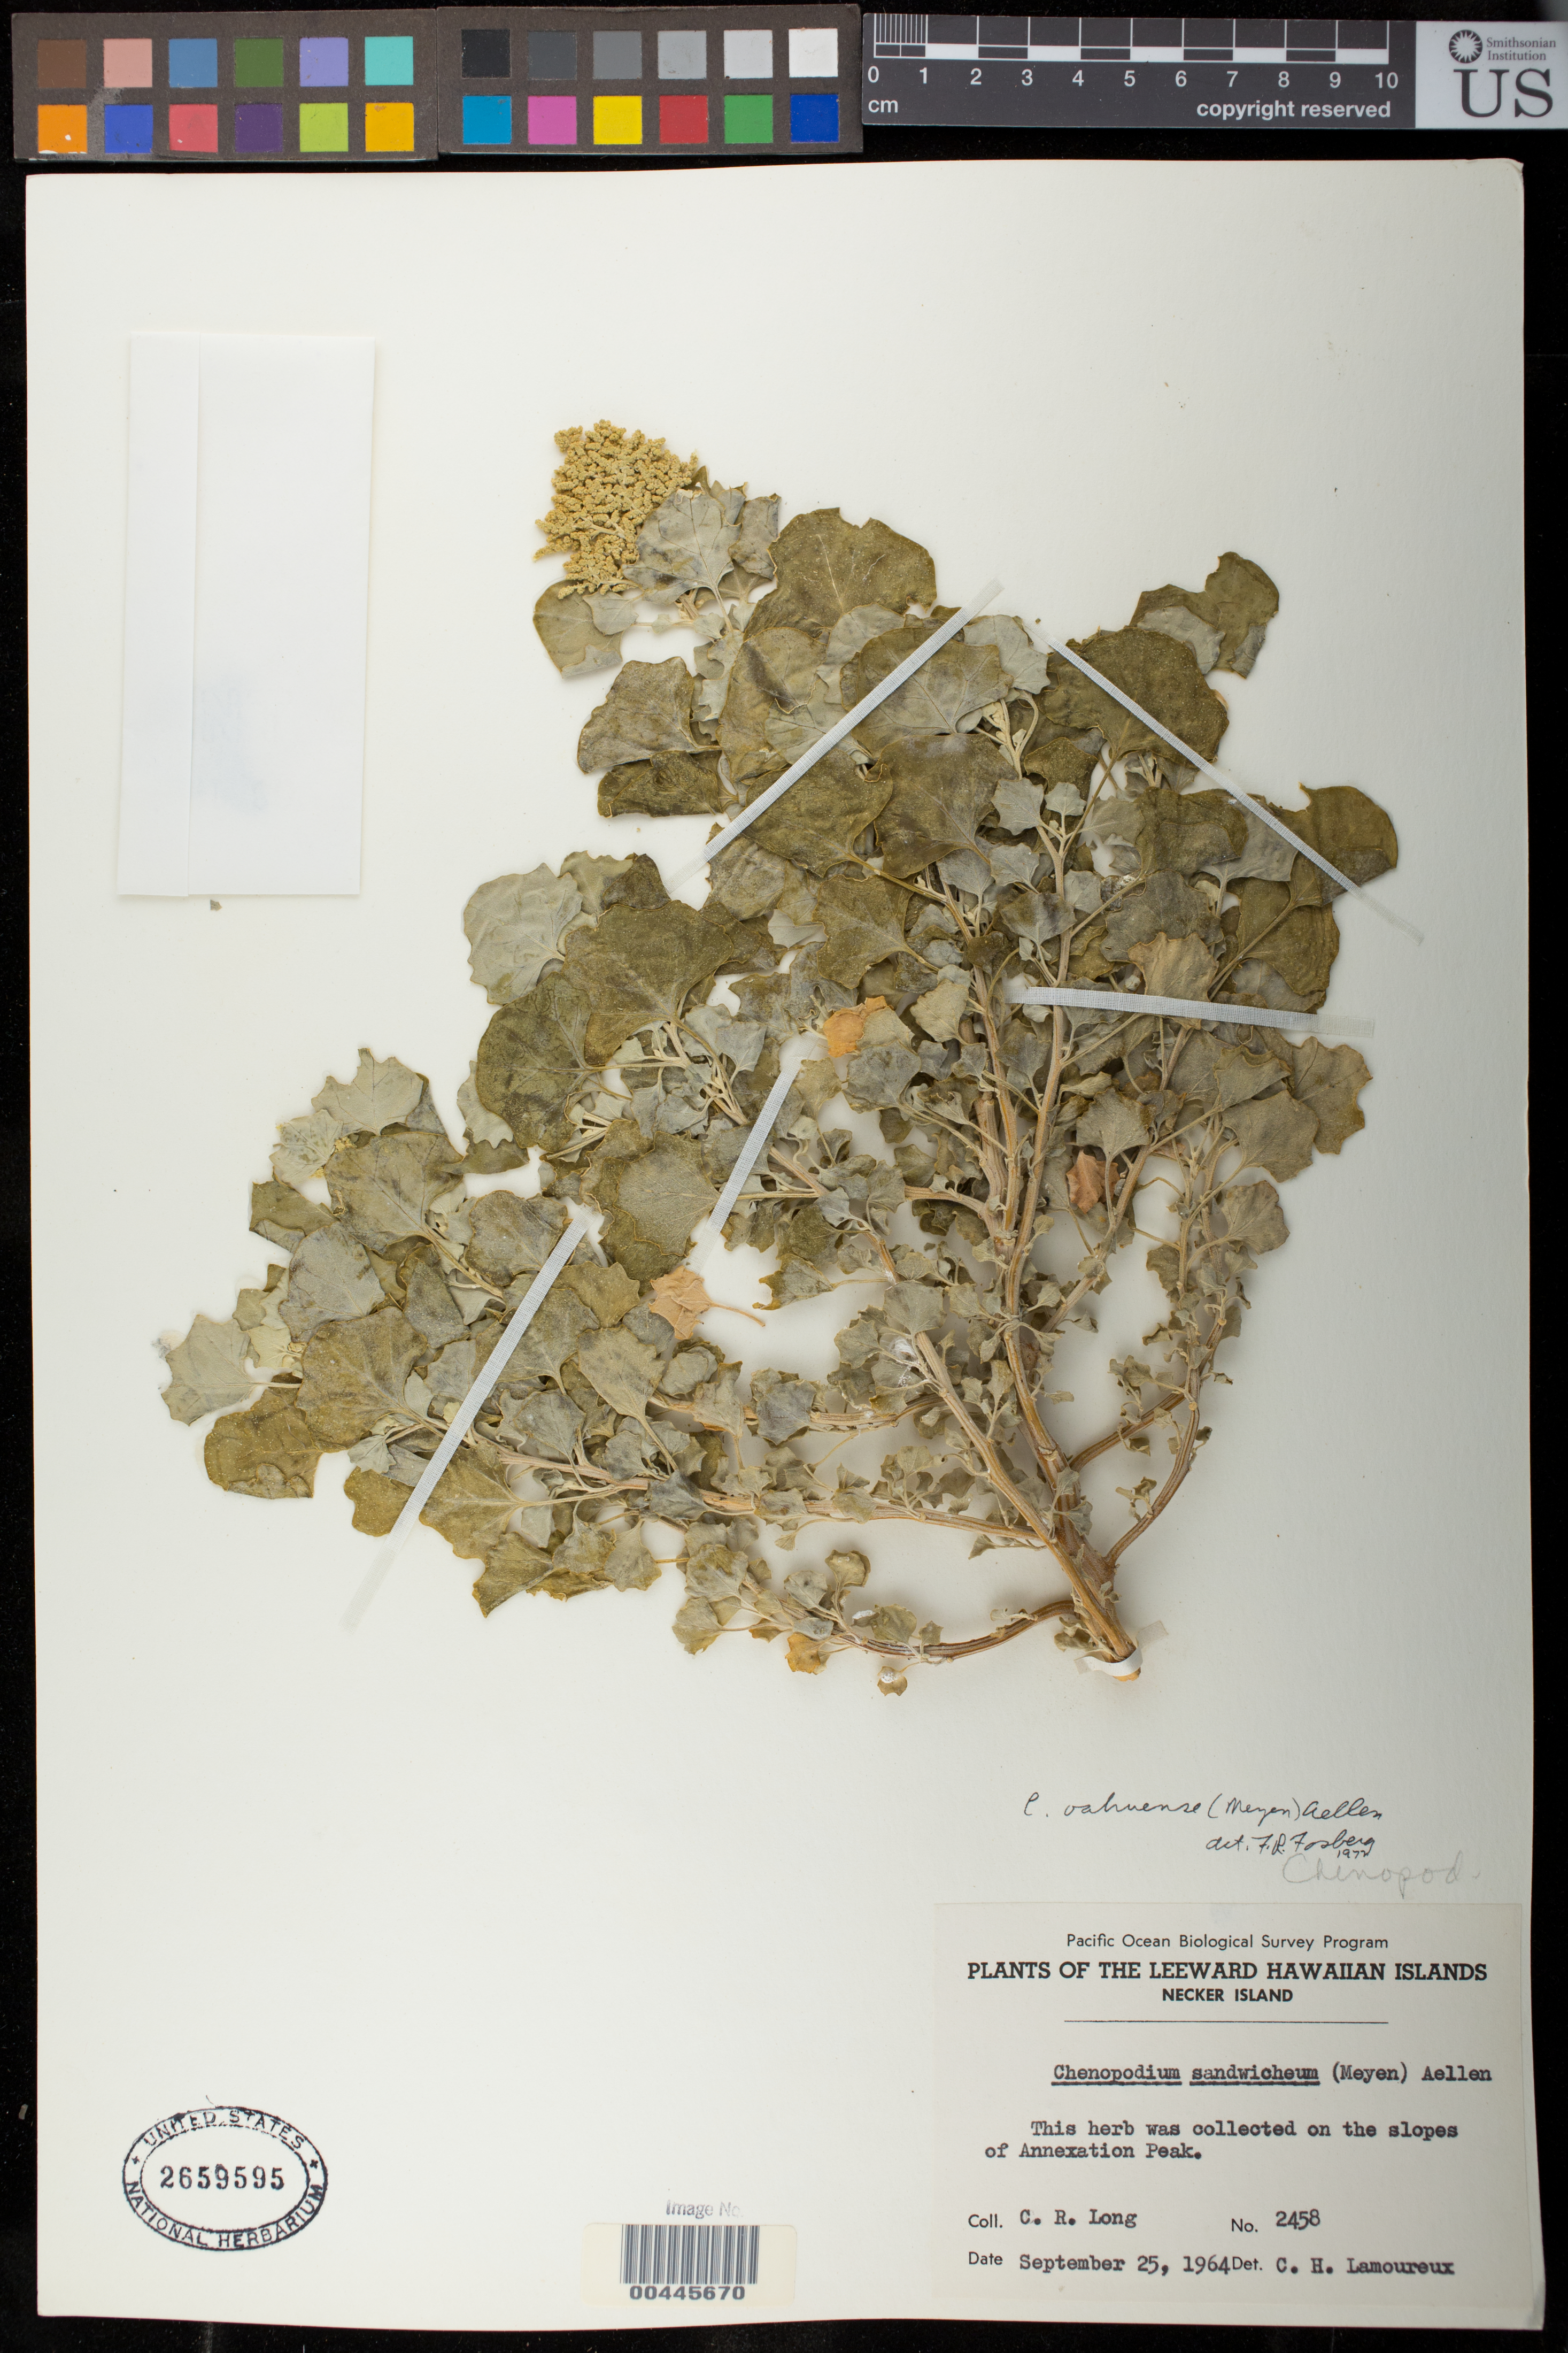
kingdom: Plantae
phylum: Tracheophyta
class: Magnoliopsida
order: Caryophyllales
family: Amaranthaceae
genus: Chenopodium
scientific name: Chenopodium oahuense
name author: (Meyen) Aellen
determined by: Fosberg, F. R.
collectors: C. Long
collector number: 2458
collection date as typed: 25 Sep 1964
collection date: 1964-09-25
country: United States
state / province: Hawaii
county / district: Honolulu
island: Necker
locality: Slopes of Annexation Peak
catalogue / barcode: US 2659595